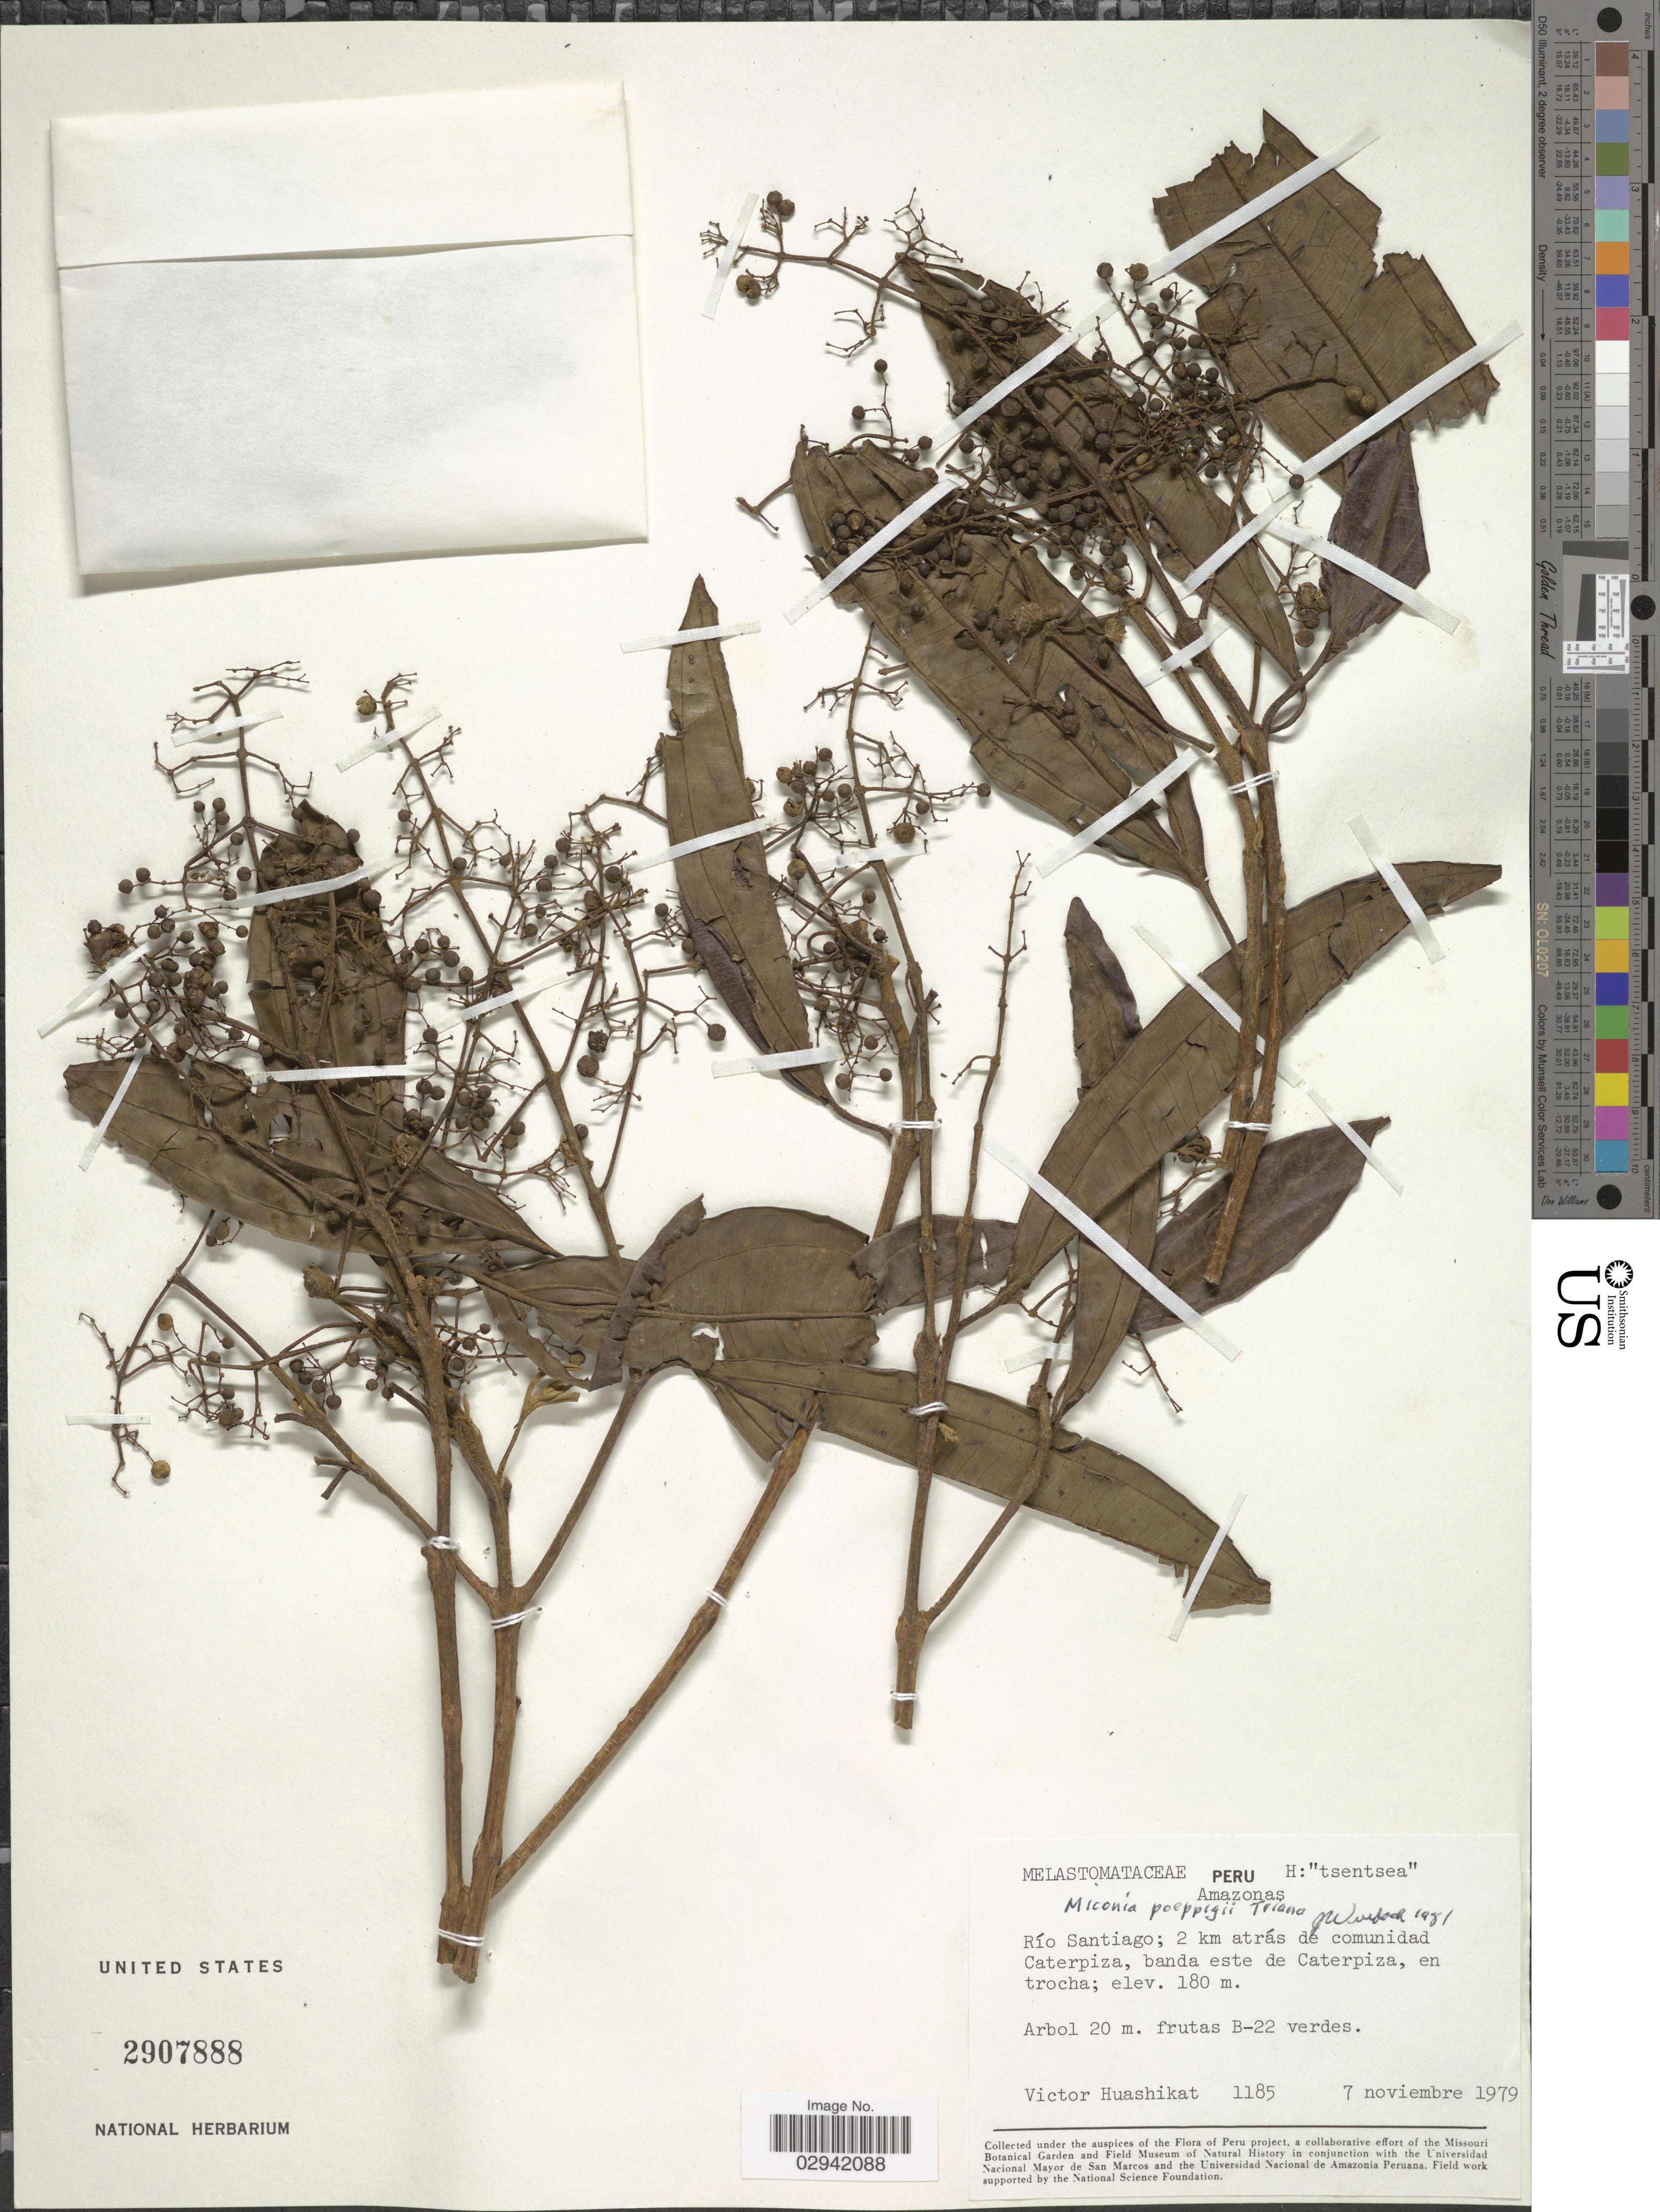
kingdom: Plantae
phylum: Tracheophyta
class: Magnoliopsida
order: Myrtales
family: Melastomataceae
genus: Miconia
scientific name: Miconia poeppigii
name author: Triana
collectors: V. Huashikat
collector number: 1185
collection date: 1979-11-07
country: Peru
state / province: Amazonas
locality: Río Santiago; 2 km atrás de comunidad Caterpiza, banda este de Caterpiza, en trocha.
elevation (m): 180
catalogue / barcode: US 2907888